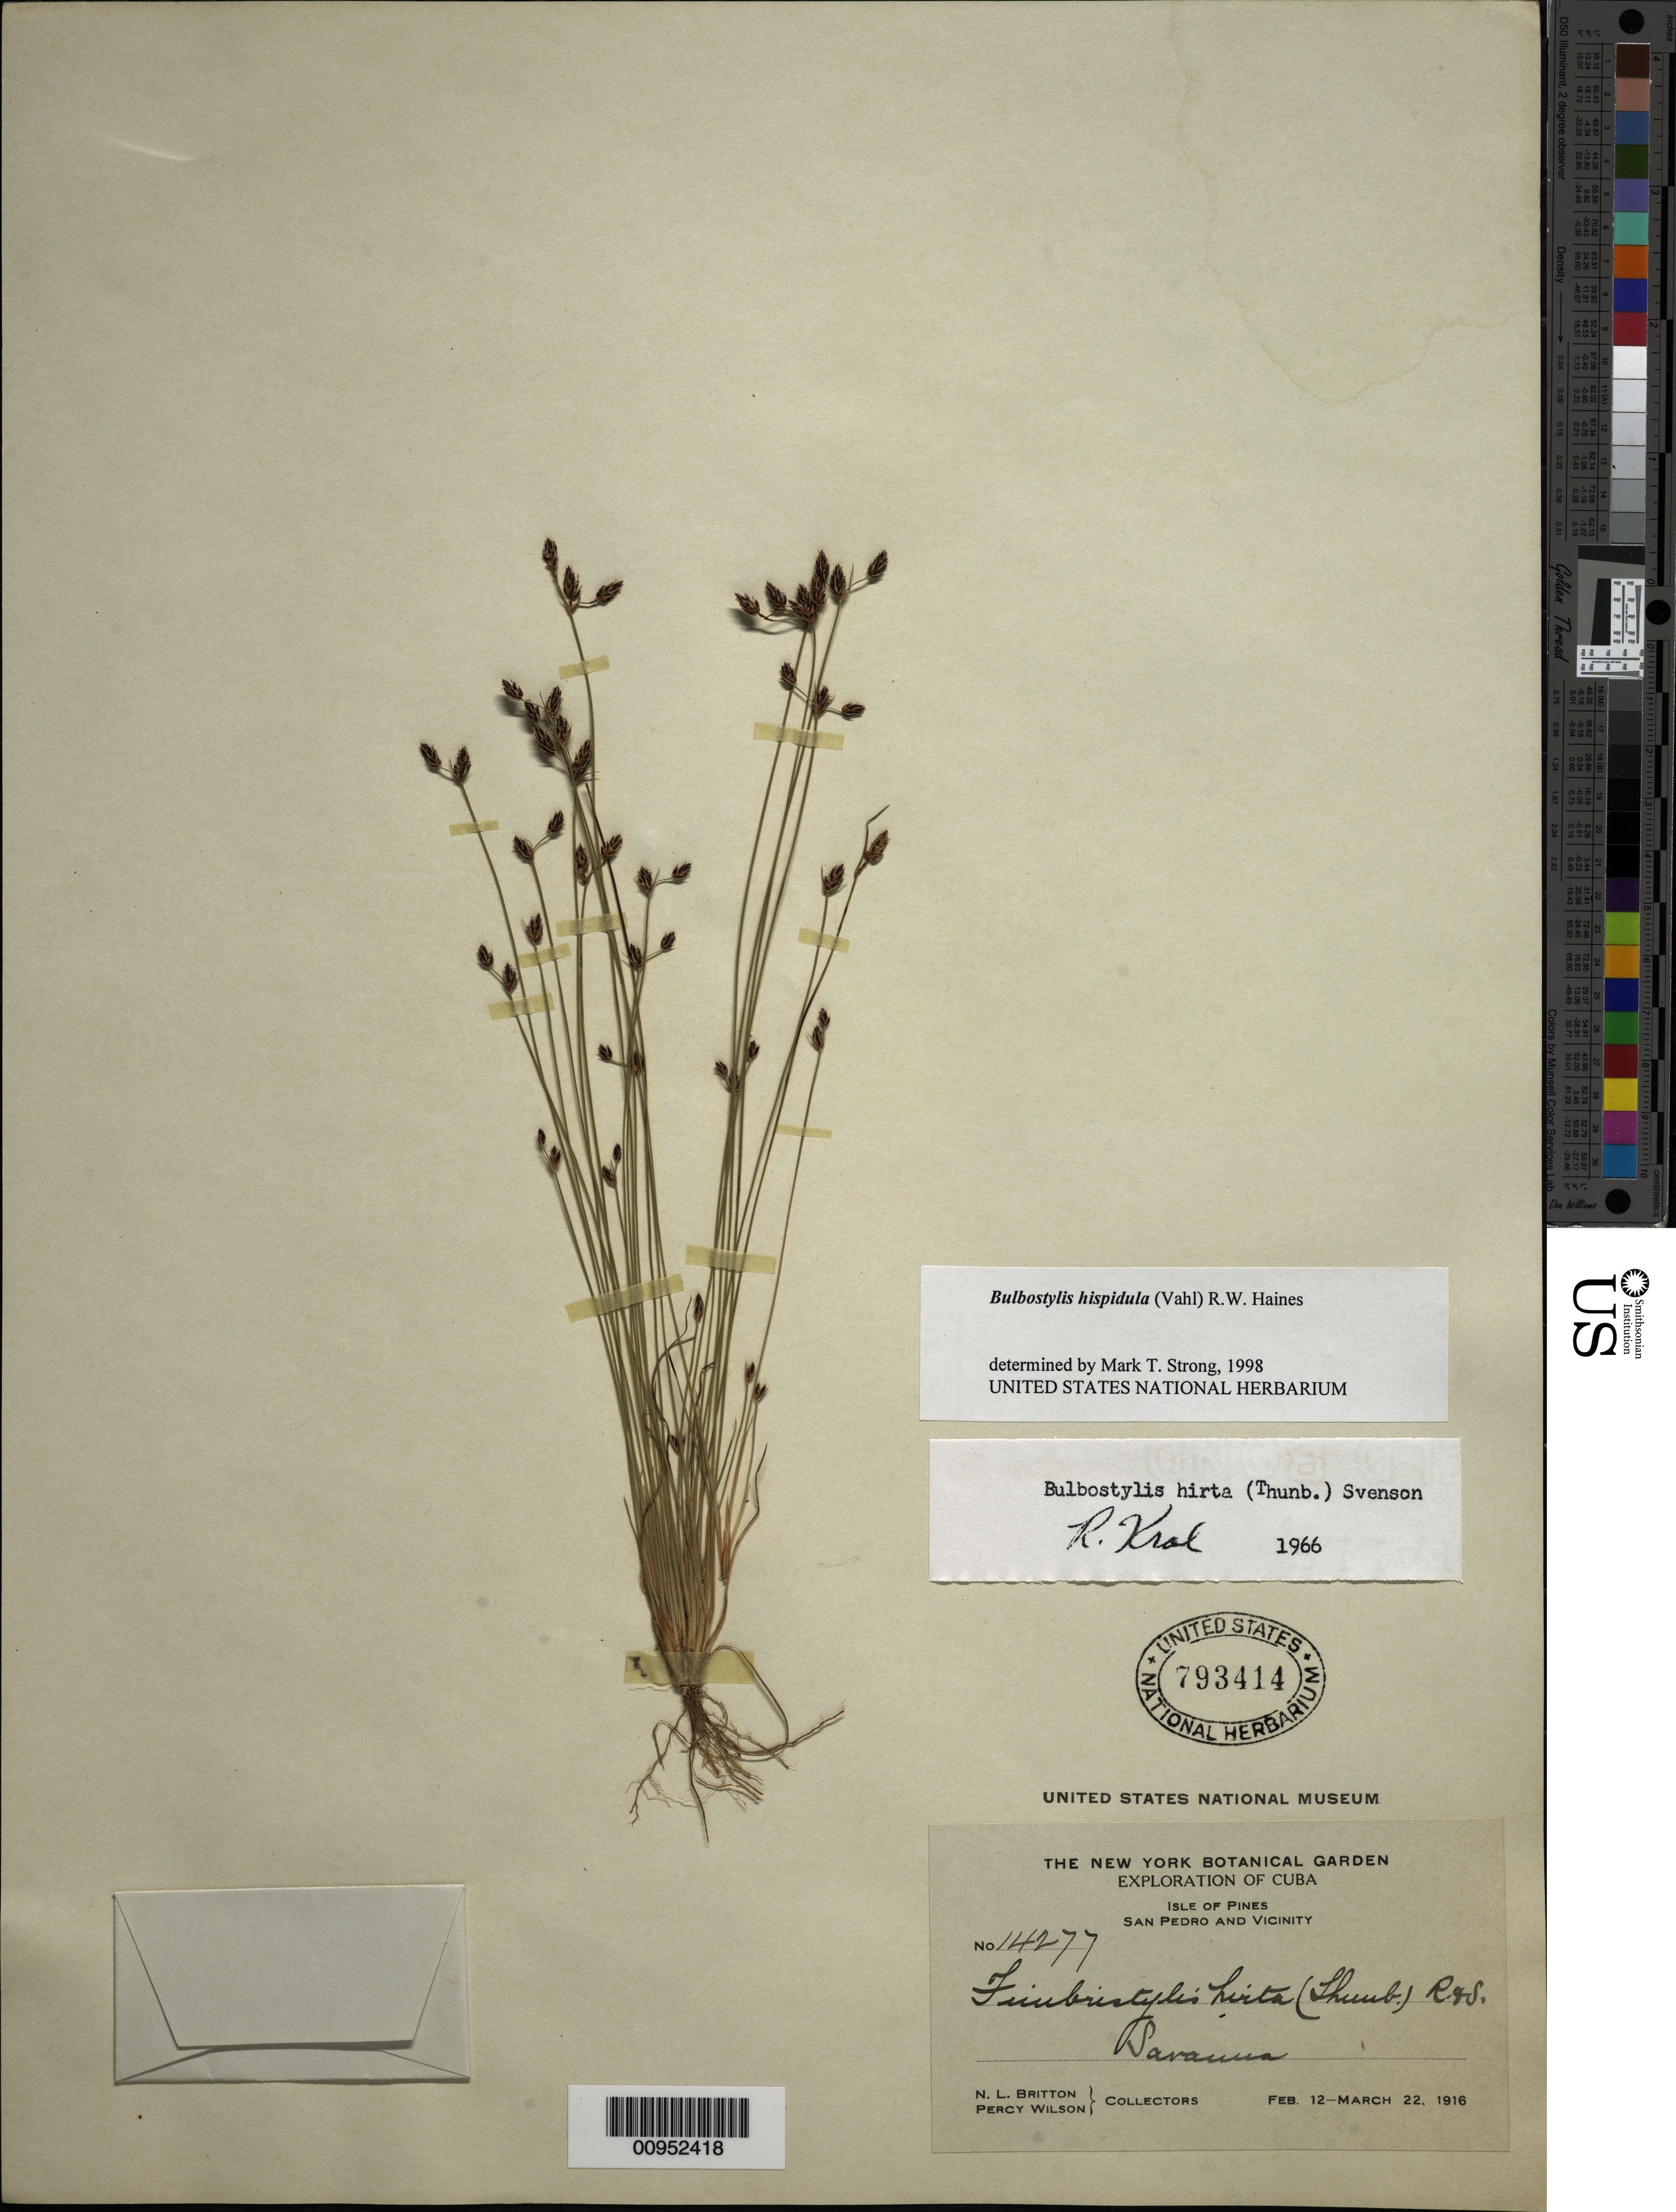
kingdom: Plantae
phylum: Tracheophyta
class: Liliopsida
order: Poales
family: Cyperaceae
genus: Bulbostylis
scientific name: Bulbostylis hispidula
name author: (Vahl) R.W. Haines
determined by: Strong, M. T., (US), Smithsonian Institution - National Museum of Natural History (UNITED STATES)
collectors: N. Britton & P. Wilson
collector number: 14277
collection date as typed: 12 Feb 1916 to 22 Mar 1916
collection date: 1916-02-12/1916-03-22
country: Cuba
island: Isla de la Juventud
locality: San Pedro and vicinity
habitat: Savanna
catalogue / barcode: US 793141